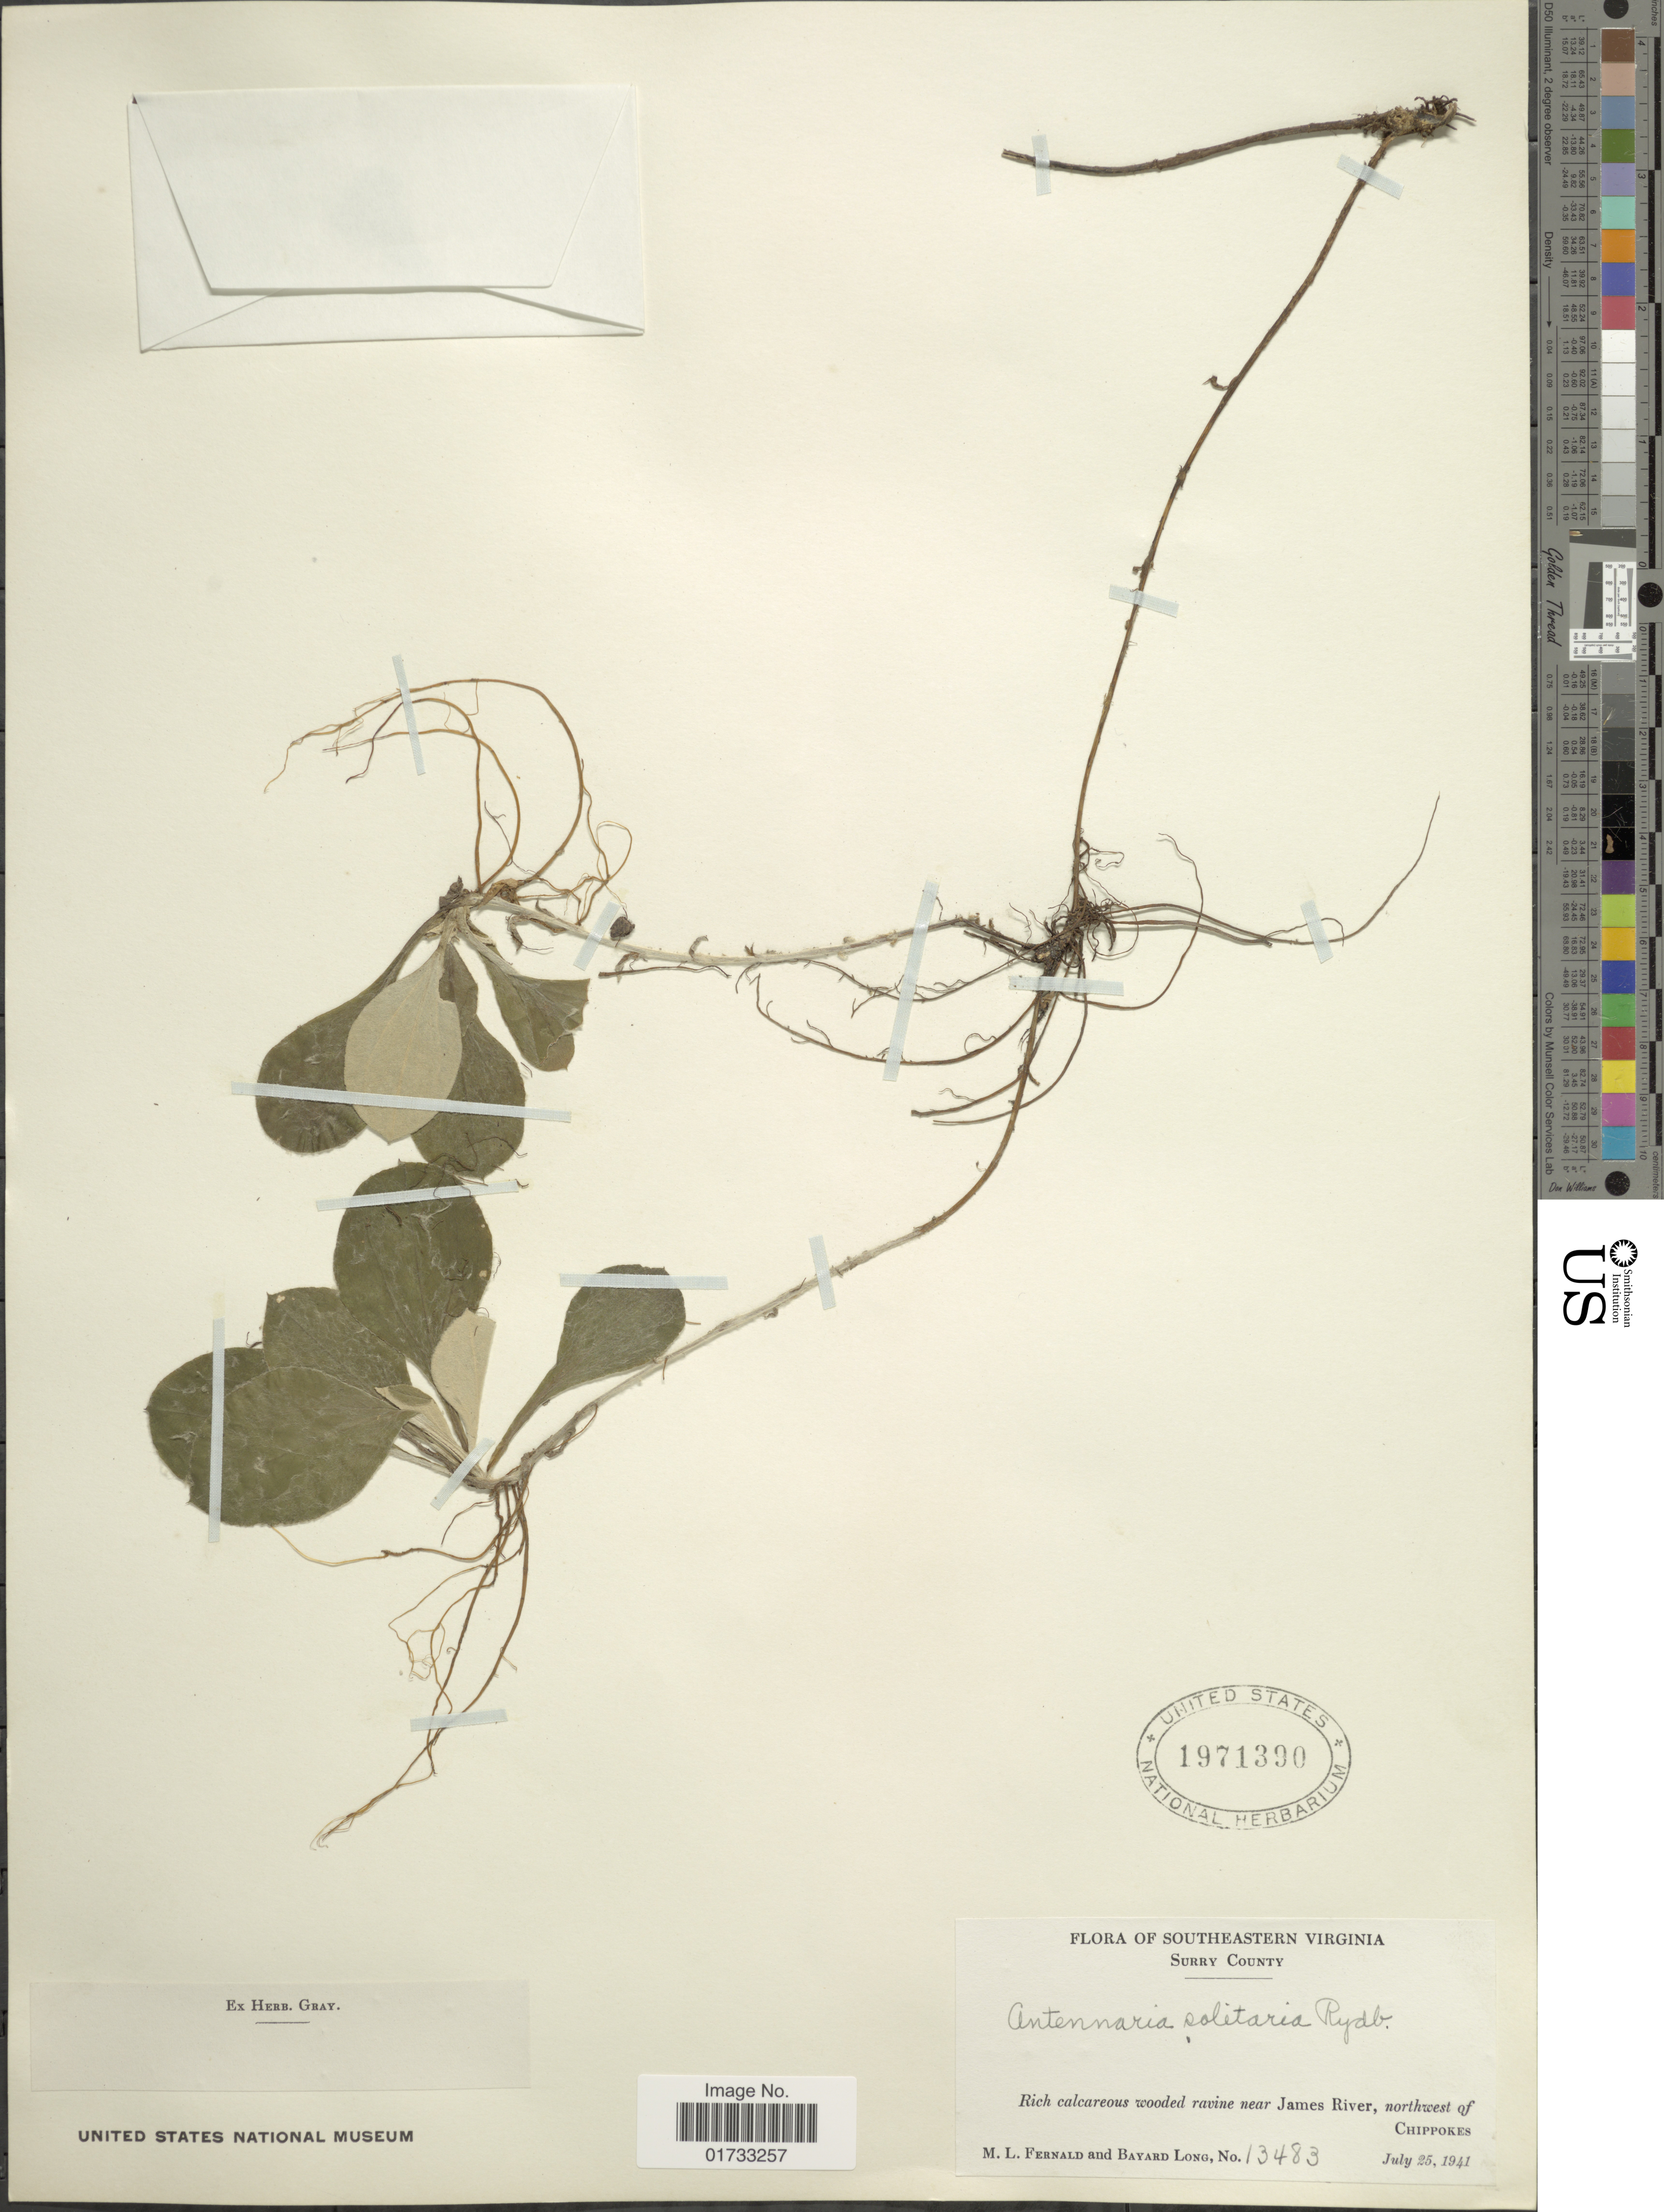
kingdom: Plantae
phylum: Tracheophyta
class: Magnoliopsida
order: Asterales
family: Asteraceae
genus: Antennaria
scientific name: Antennaria solitaria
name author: Rydb.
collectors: M. L. Fernald & B. Long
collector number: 13483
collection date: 1941-07-25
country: United States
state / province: Virginia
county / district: Surry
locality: Southeastern Virginia, Surry County, rich calcareous wooded ravine near James River, northwest of Cippokes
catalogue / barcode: US 1971390